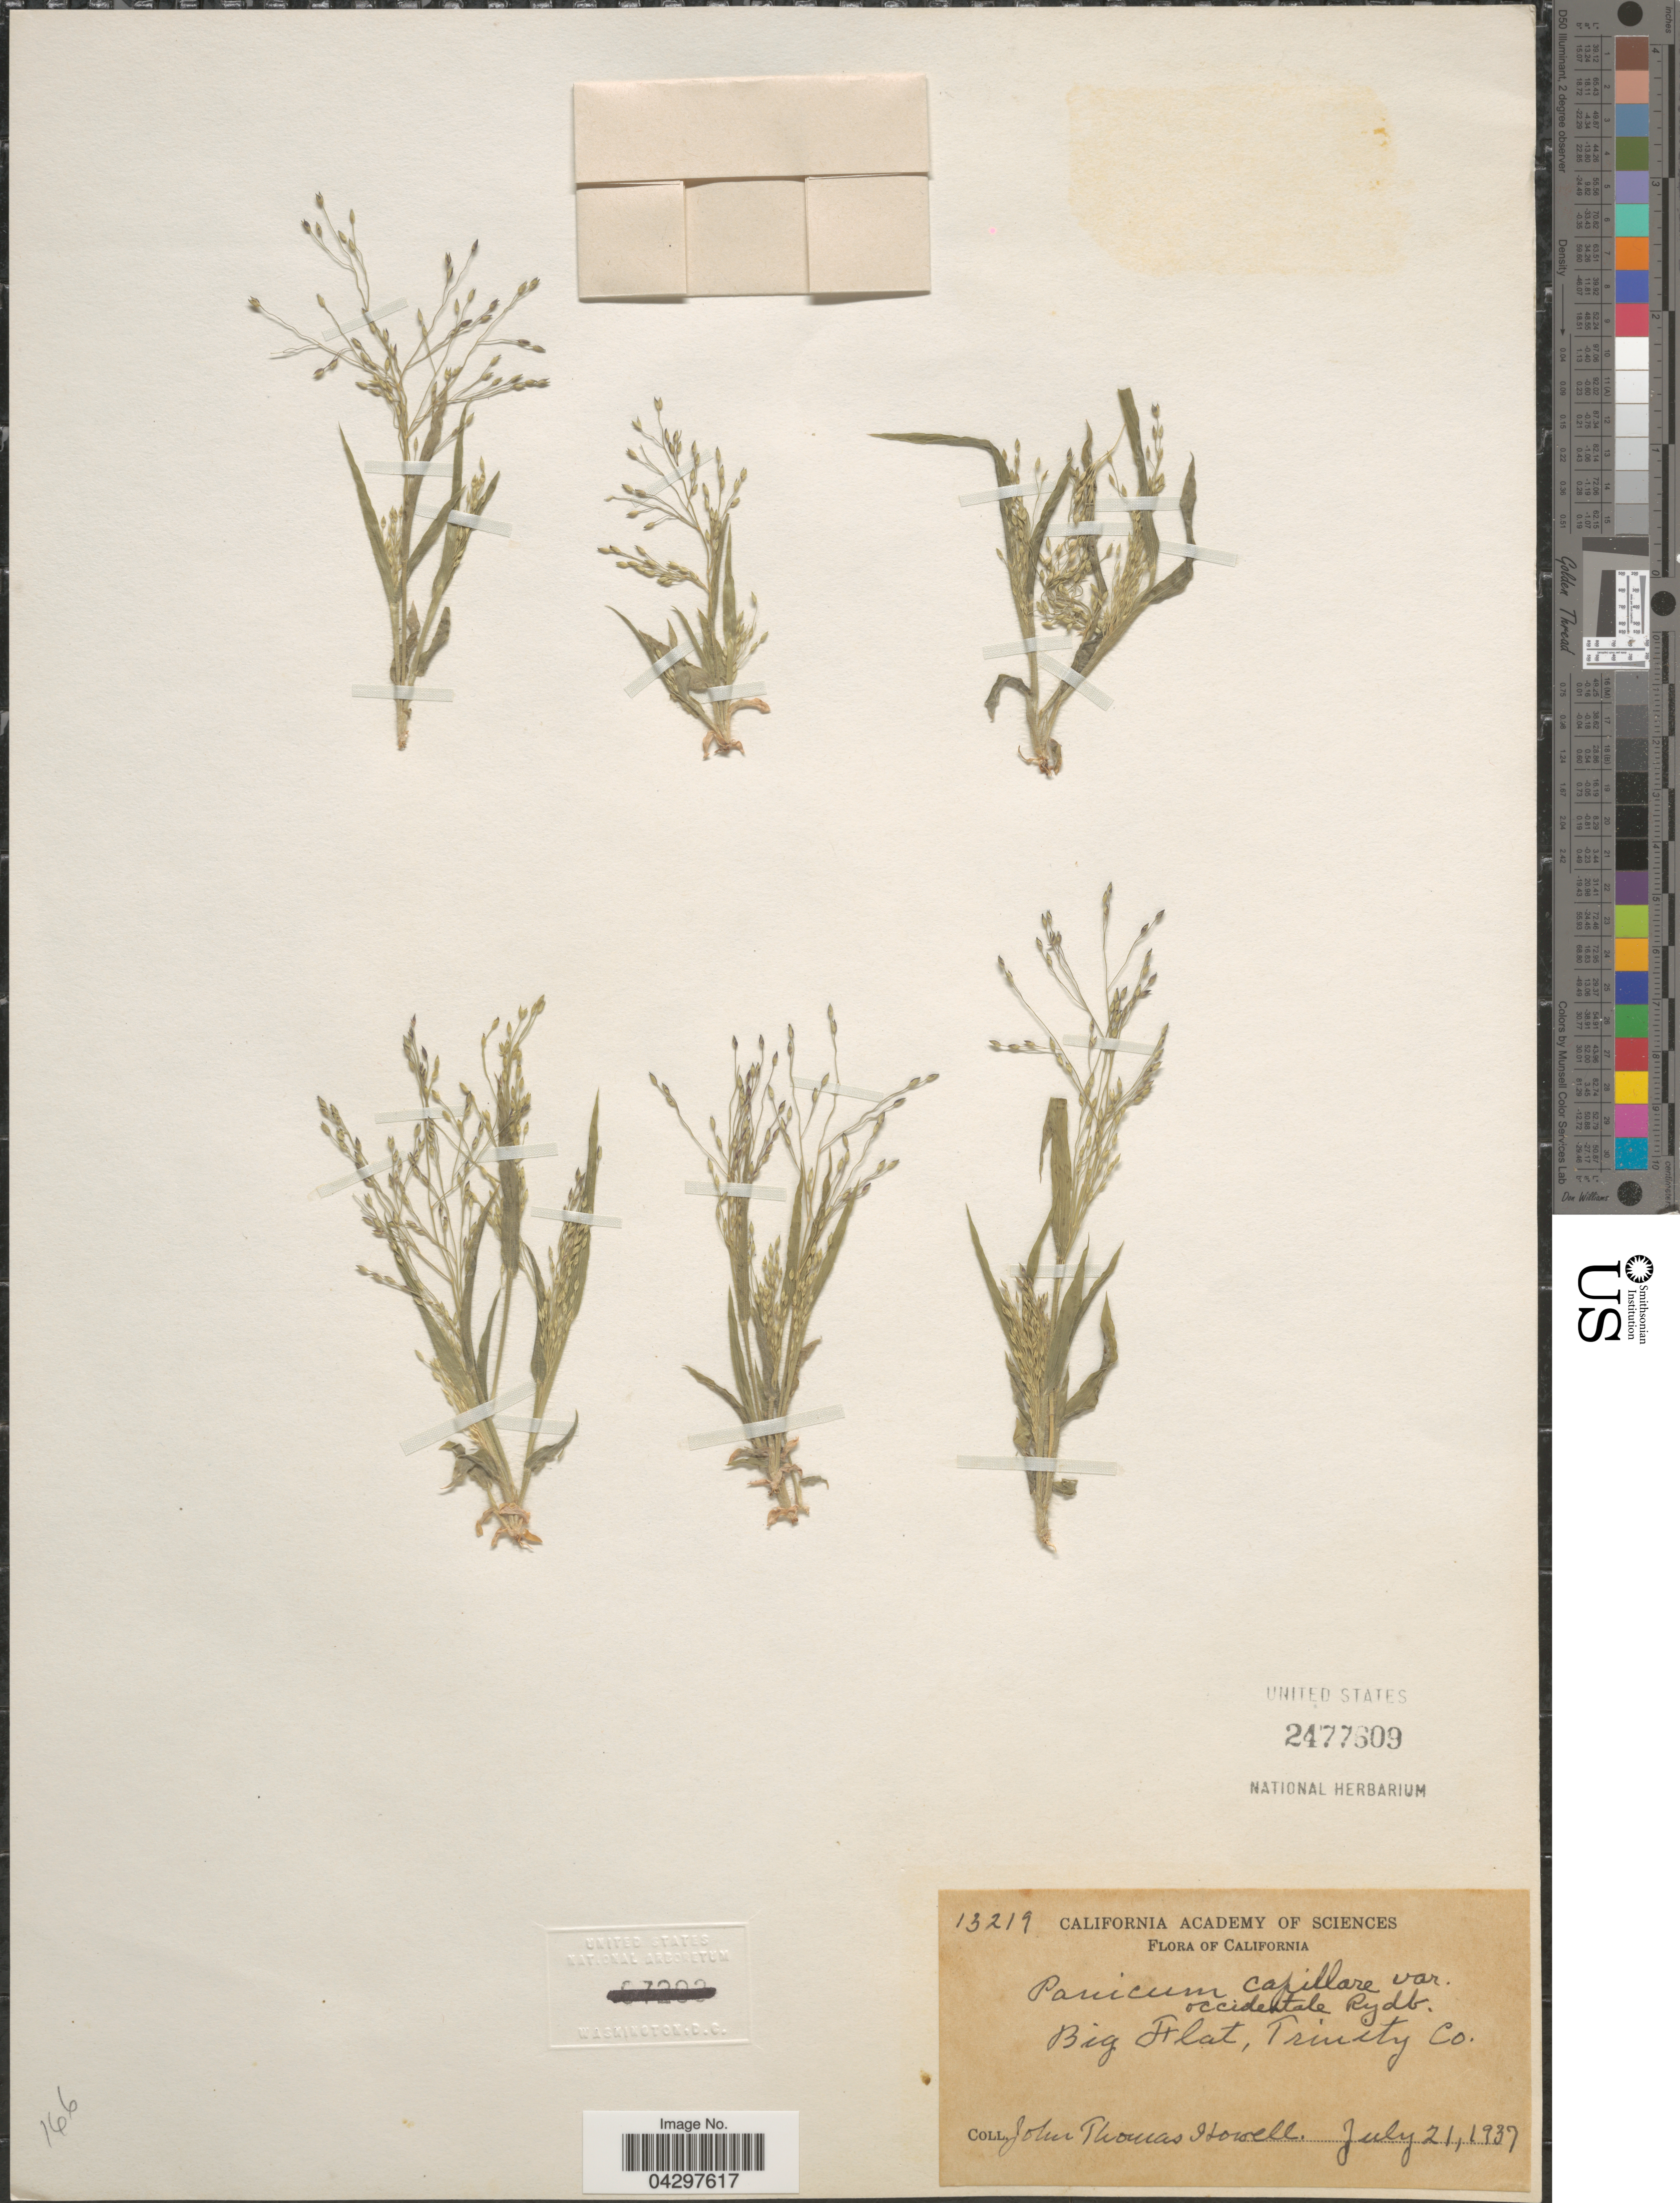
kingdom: Plantae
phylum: Tracheophyta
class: Liliopsida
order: Poales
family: Poaceae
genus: Panicum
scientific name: Panicum capillare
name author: L.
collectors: J. T. Howell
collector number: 13219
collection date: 1937-07-21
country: United States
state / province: California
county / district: Trinity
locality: Big Flat, Trinity Co.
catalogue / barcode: US 2477609